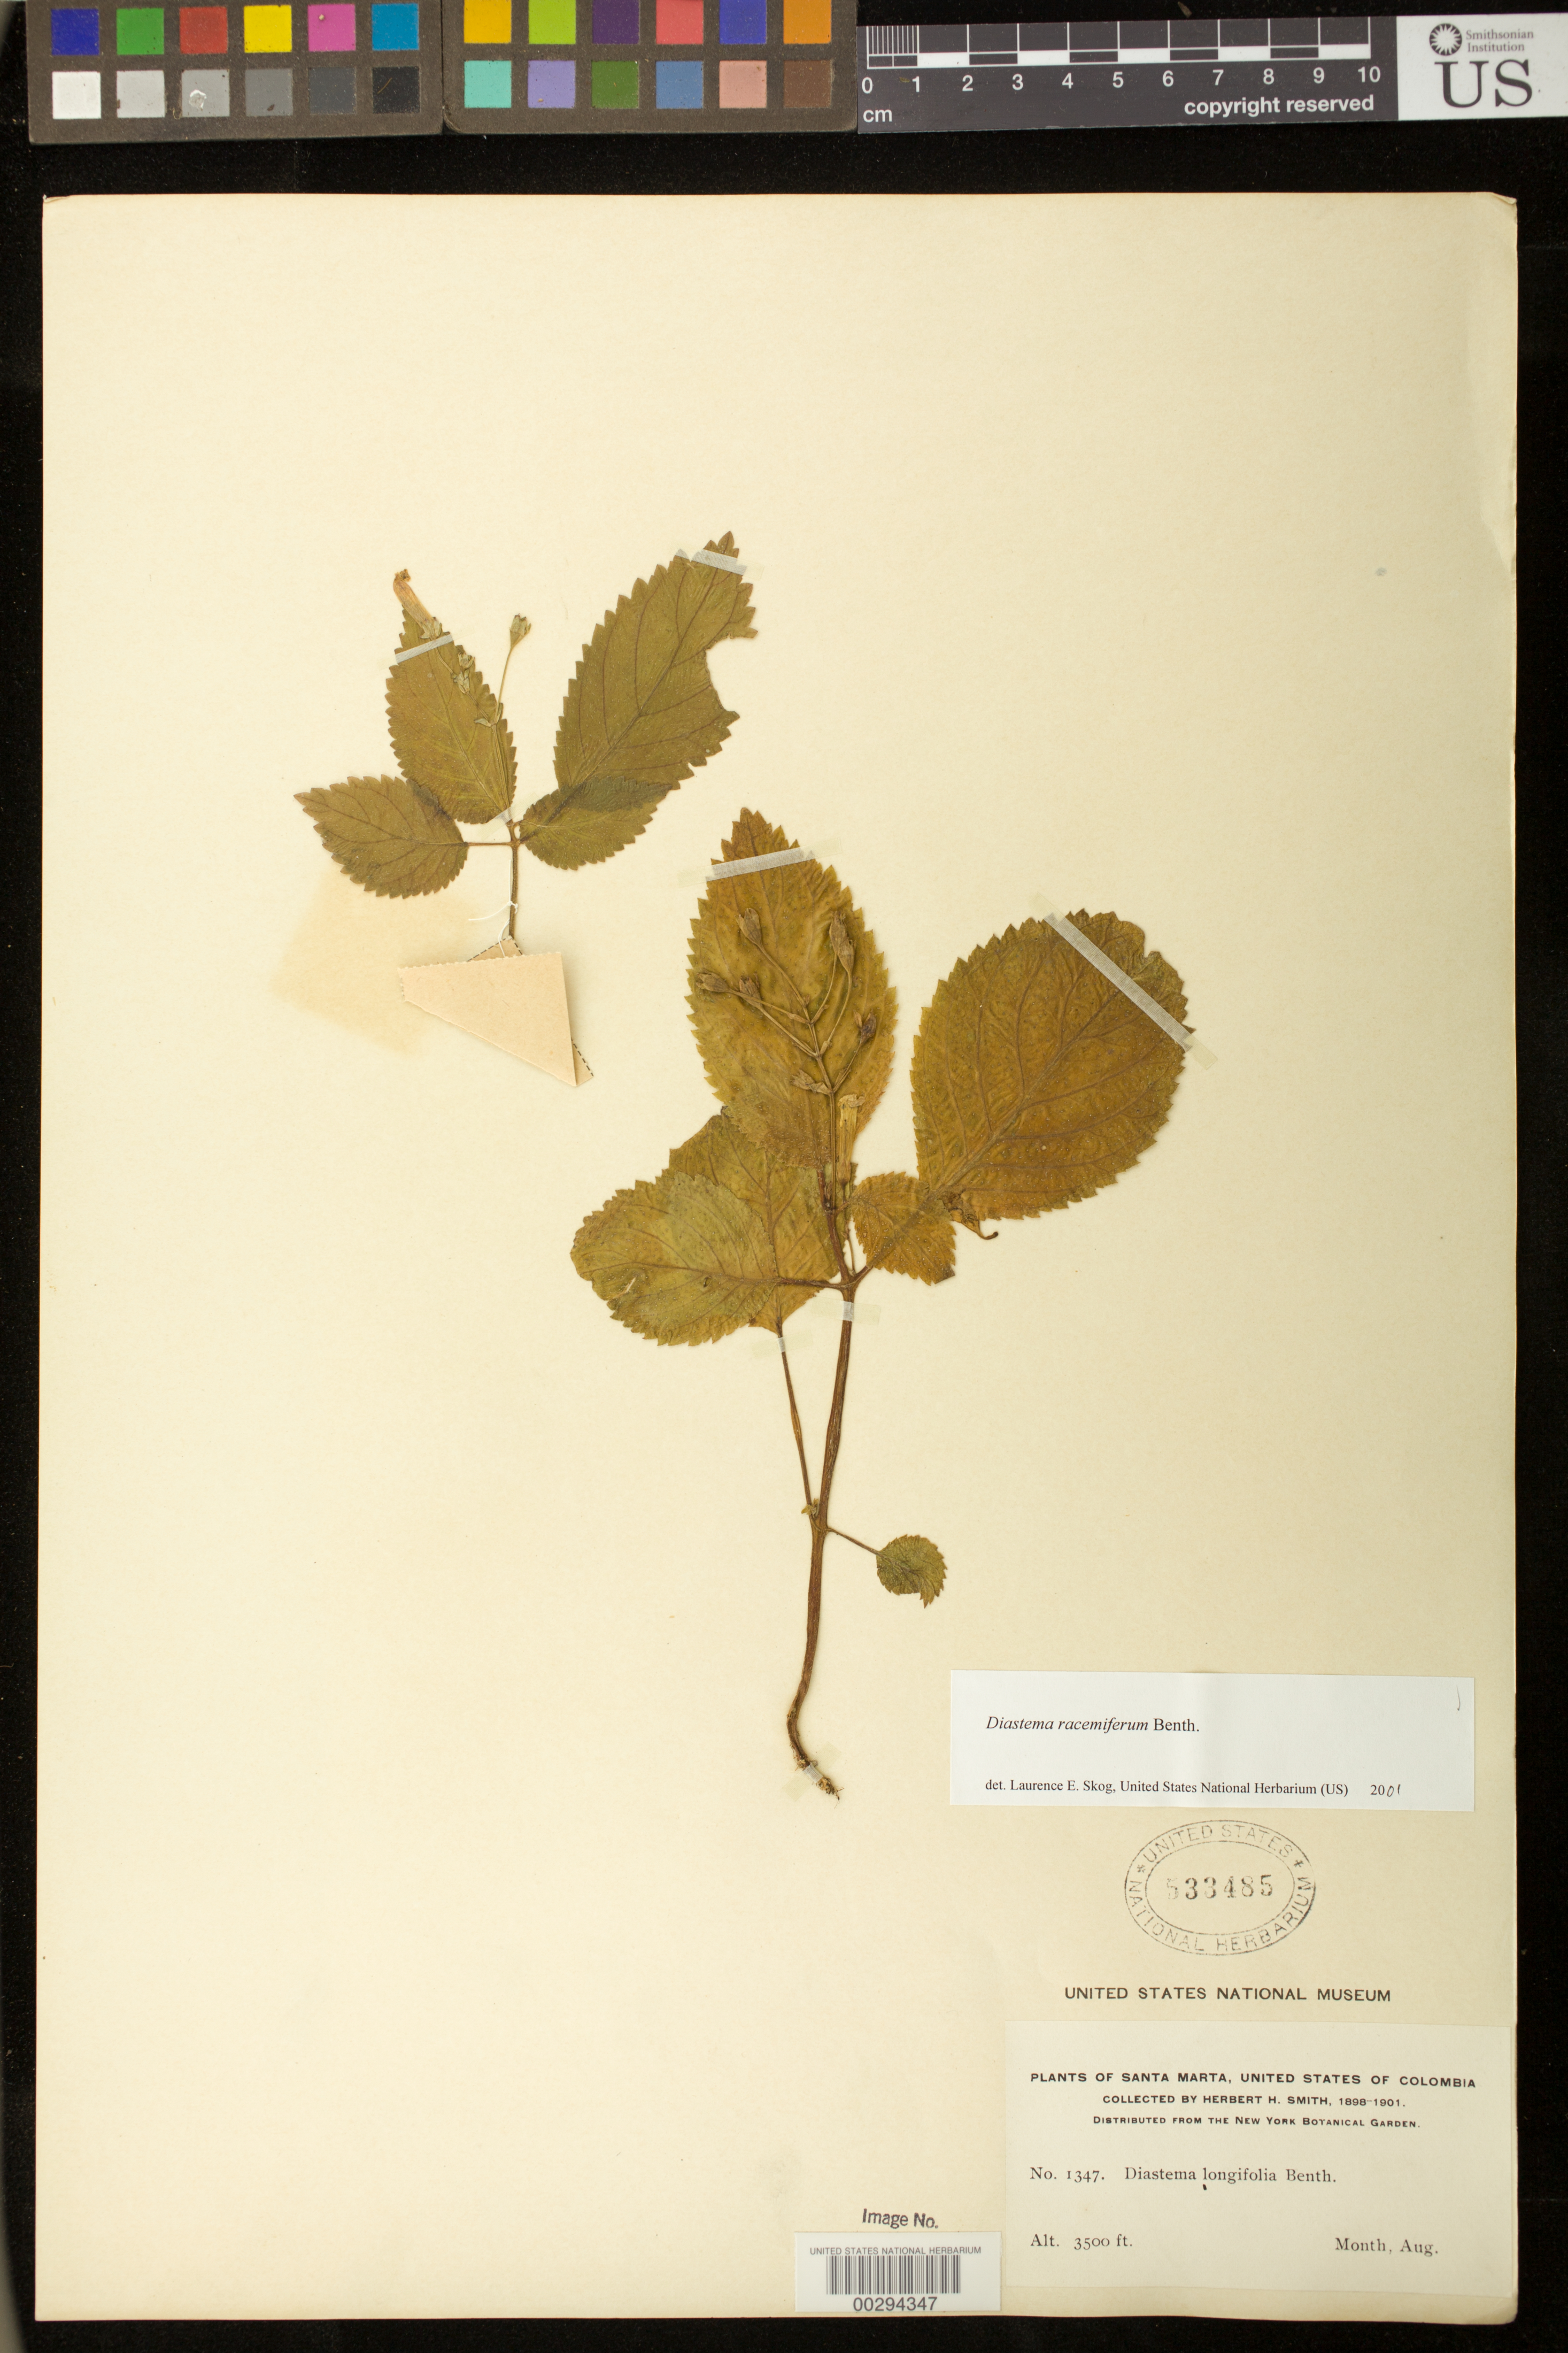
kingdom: Plantae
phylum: Tracheophyta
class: Magnoliopsida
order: Lamiales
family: Gesneriaceae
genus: Diastema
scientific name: Diastema racemiferum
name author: Benth.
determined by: Skog, Laurence E.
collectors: Herbert H. Smith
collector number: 1347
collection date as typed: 05 Aug 1898-1901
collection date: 1898-08-05/1901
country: Colombia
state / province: Magdalena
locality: Santa Marta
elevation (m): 1067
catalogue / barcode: US 533485